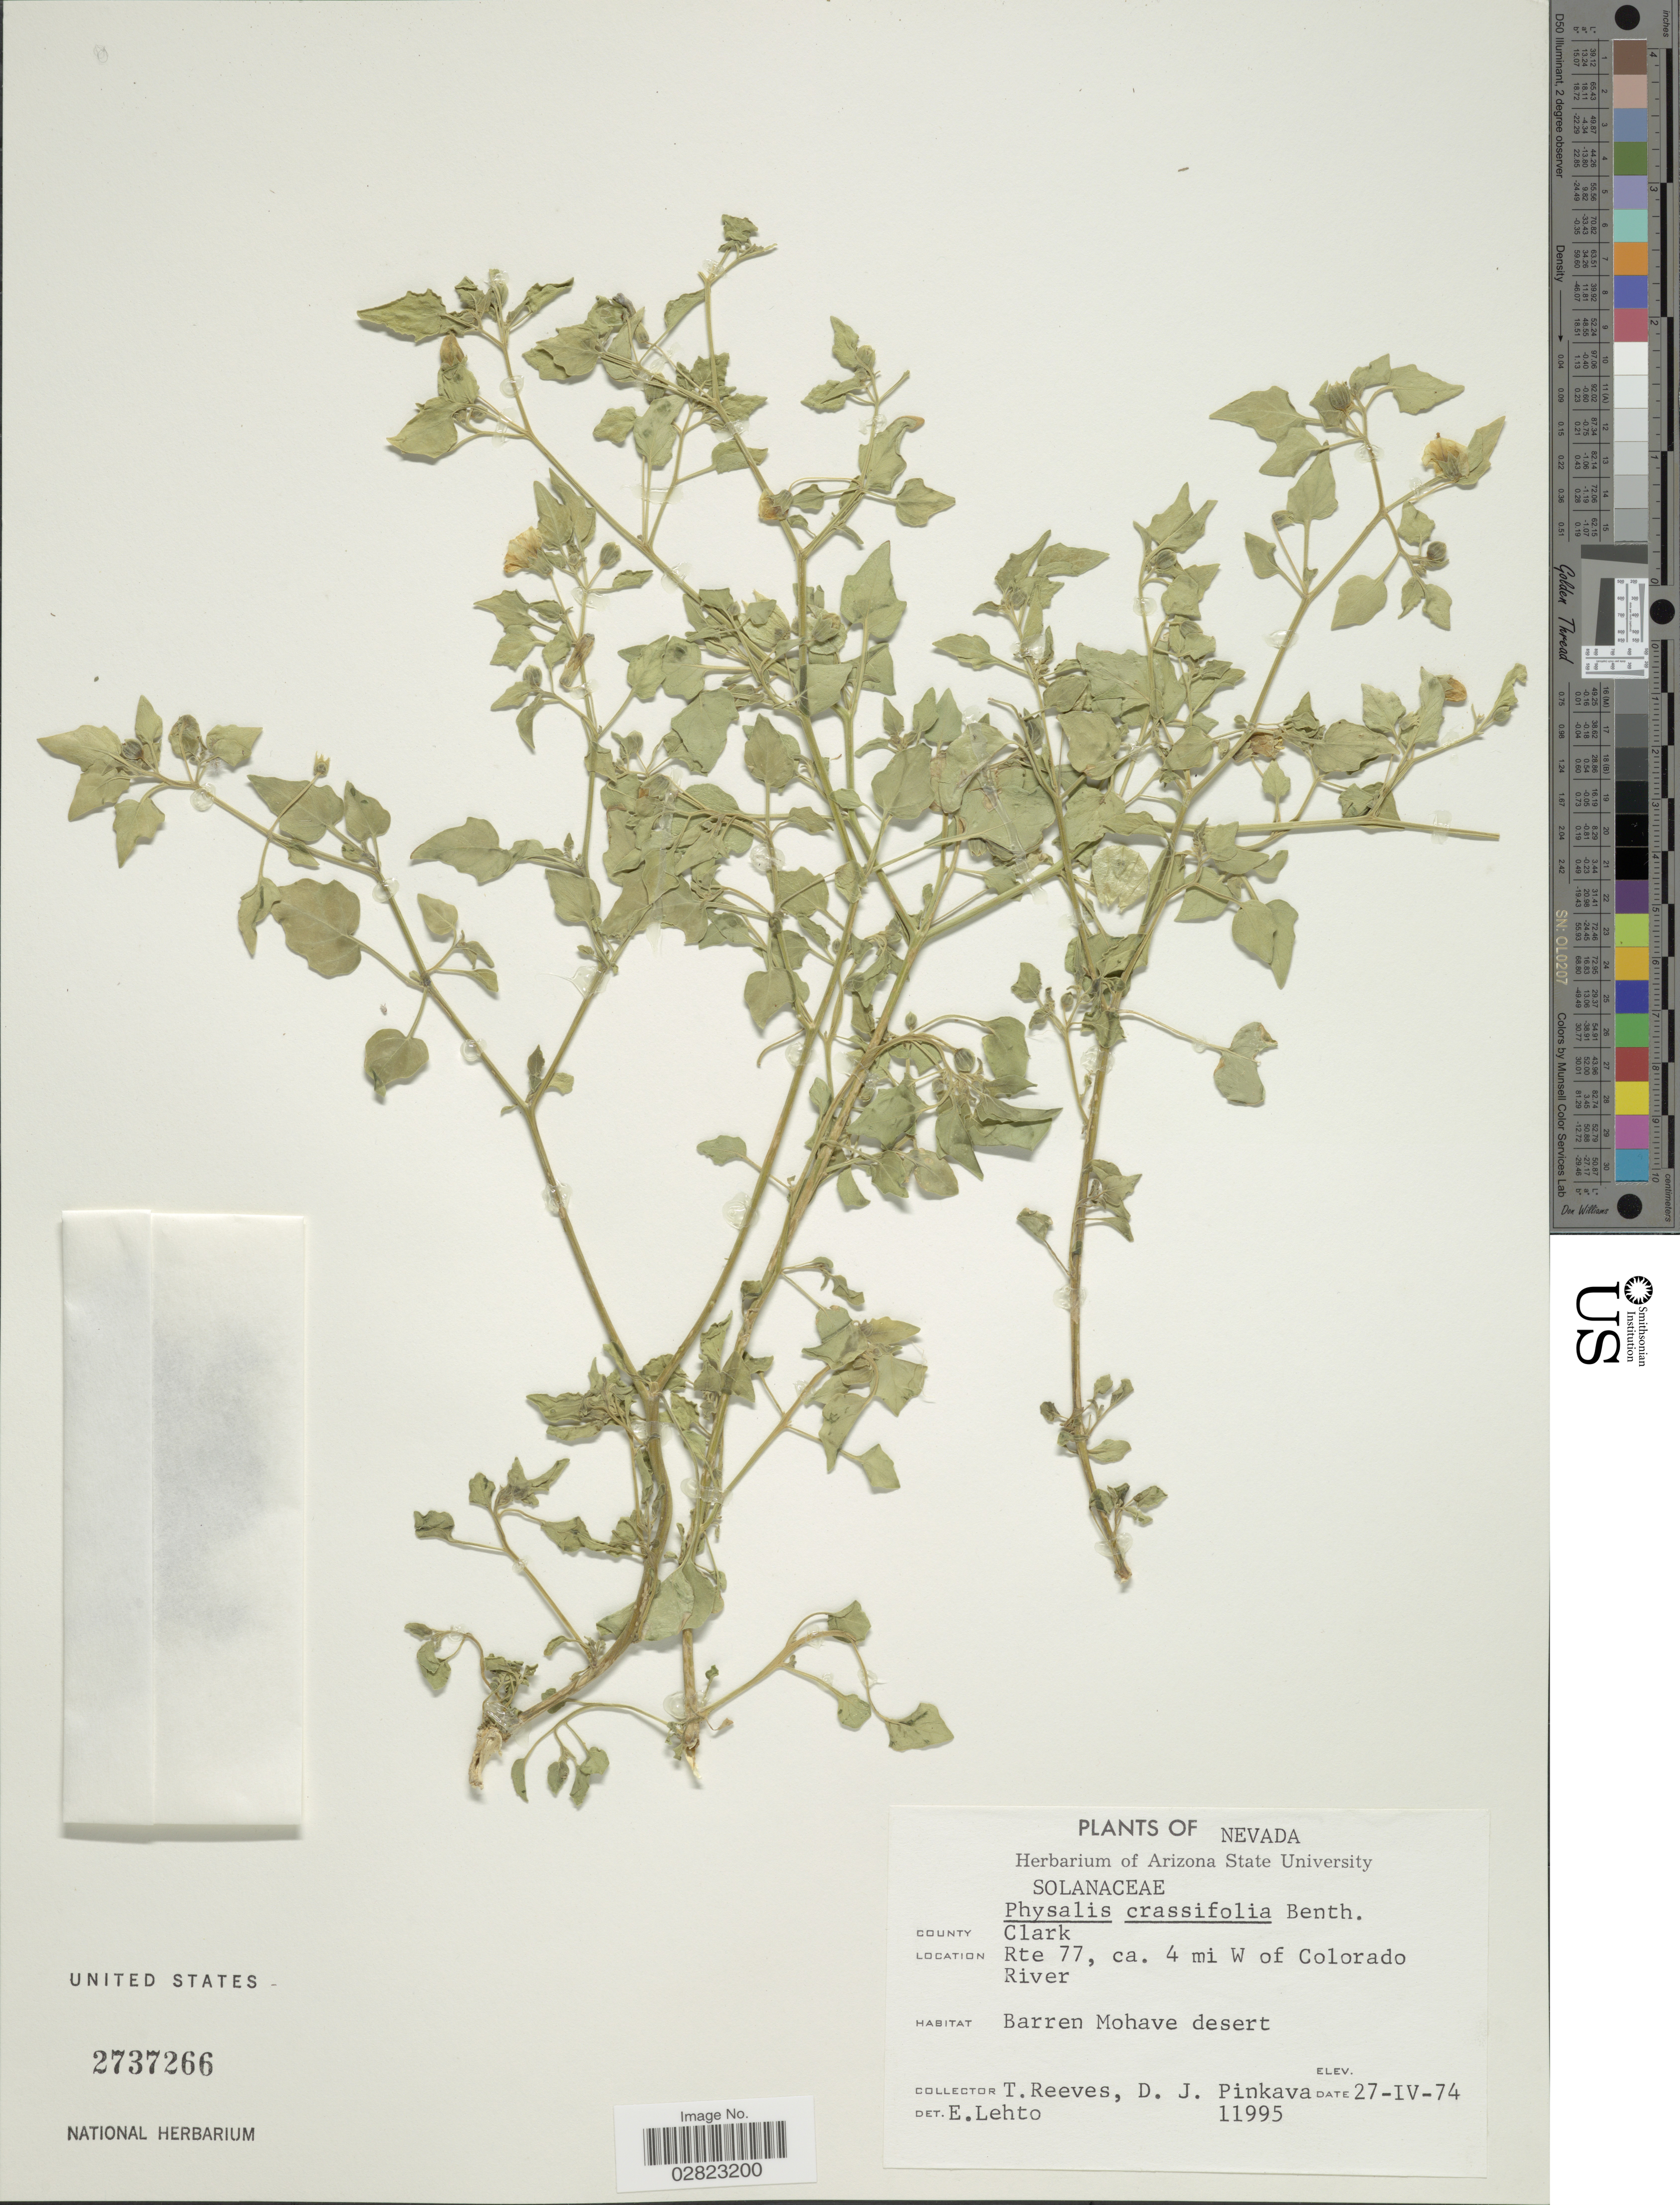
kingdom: Plantae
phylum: Tracheophyta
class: Magnoliopsida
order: Solanales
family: Solanaceae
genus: Physalis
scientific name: Physalis crassifolia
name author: Benth.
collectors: T. Reeves & D. J. Pinkava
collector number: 11995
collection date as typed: Transcribed d/m/y: 27/4/74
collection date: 1974-04-27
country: United States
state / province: Nevada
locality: County Clark. Rte 77, ca. 4 mi W of Colorado River. Barren Mohave desert.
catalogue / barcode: US 2737266